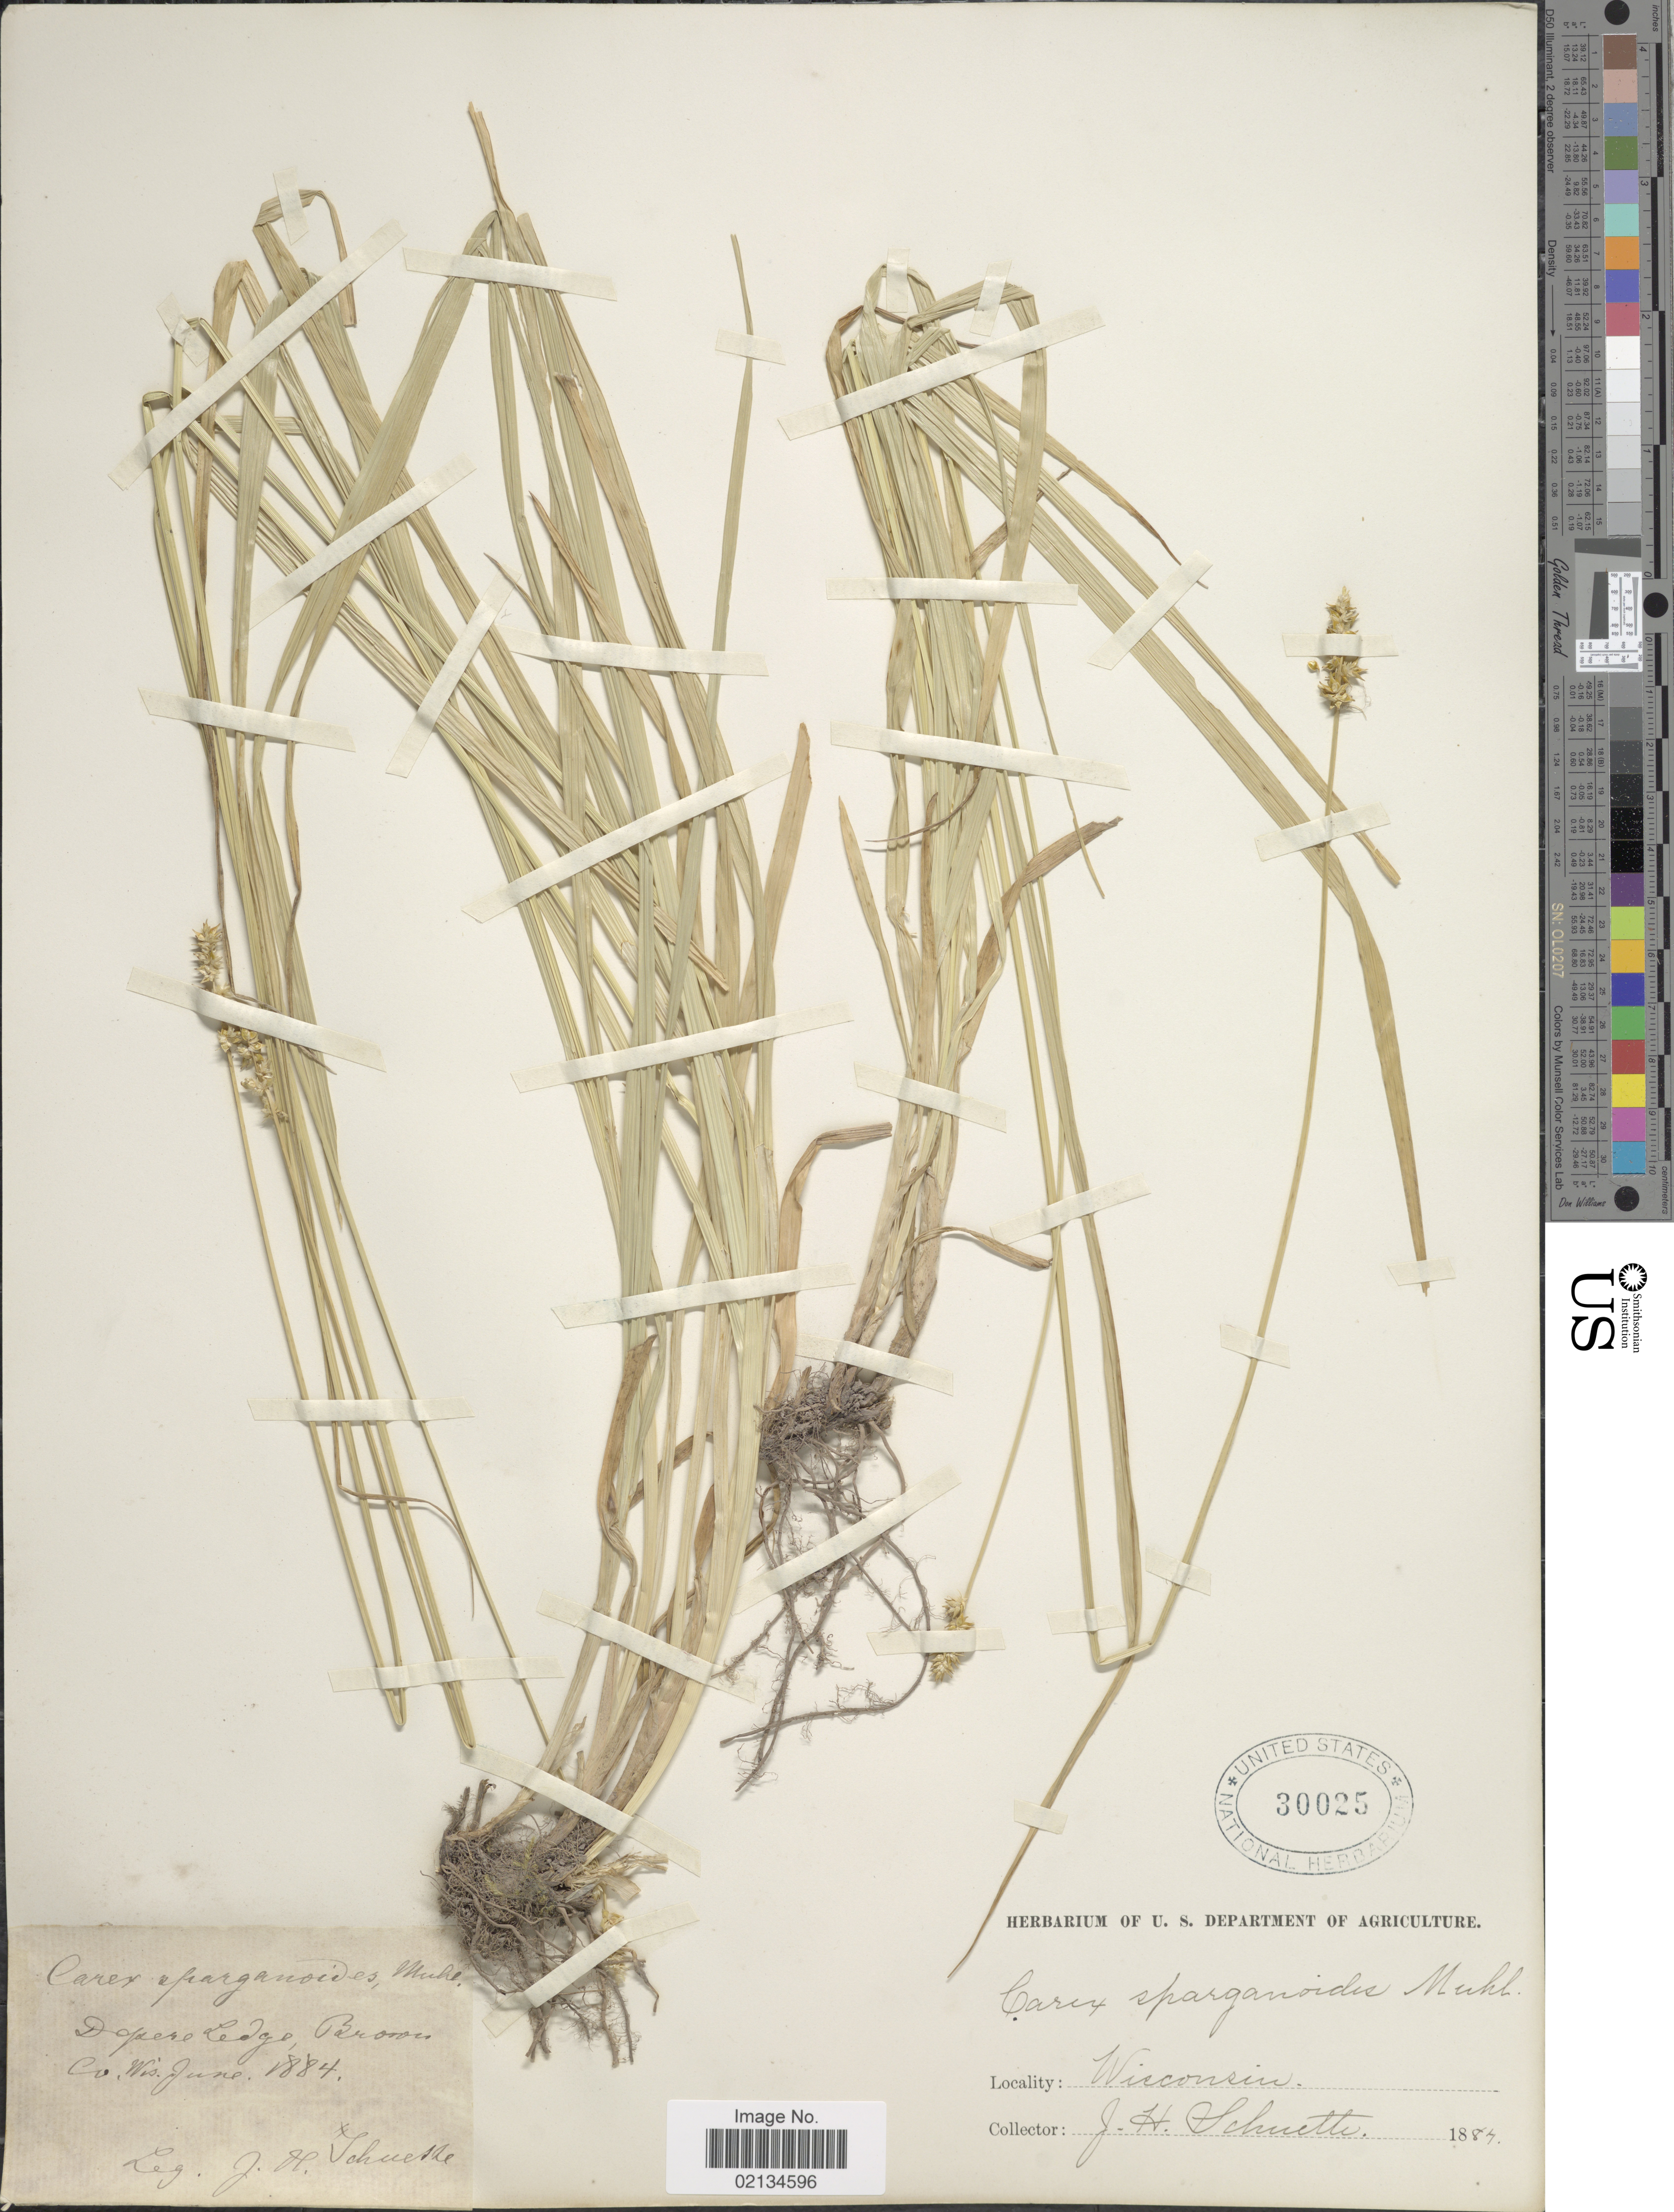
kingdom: Plantae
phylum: Tracheophyta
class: Liliopsida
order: Poales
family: Cyperaceae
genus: Carex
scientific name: Carex sparganioides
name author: Muhl. ex Willd.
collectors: J. H. Schuette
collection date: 1884-06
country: United States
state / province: Wisconsin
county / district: Brown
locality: Depere Ledge, Brown Co.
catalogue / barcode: US 30025